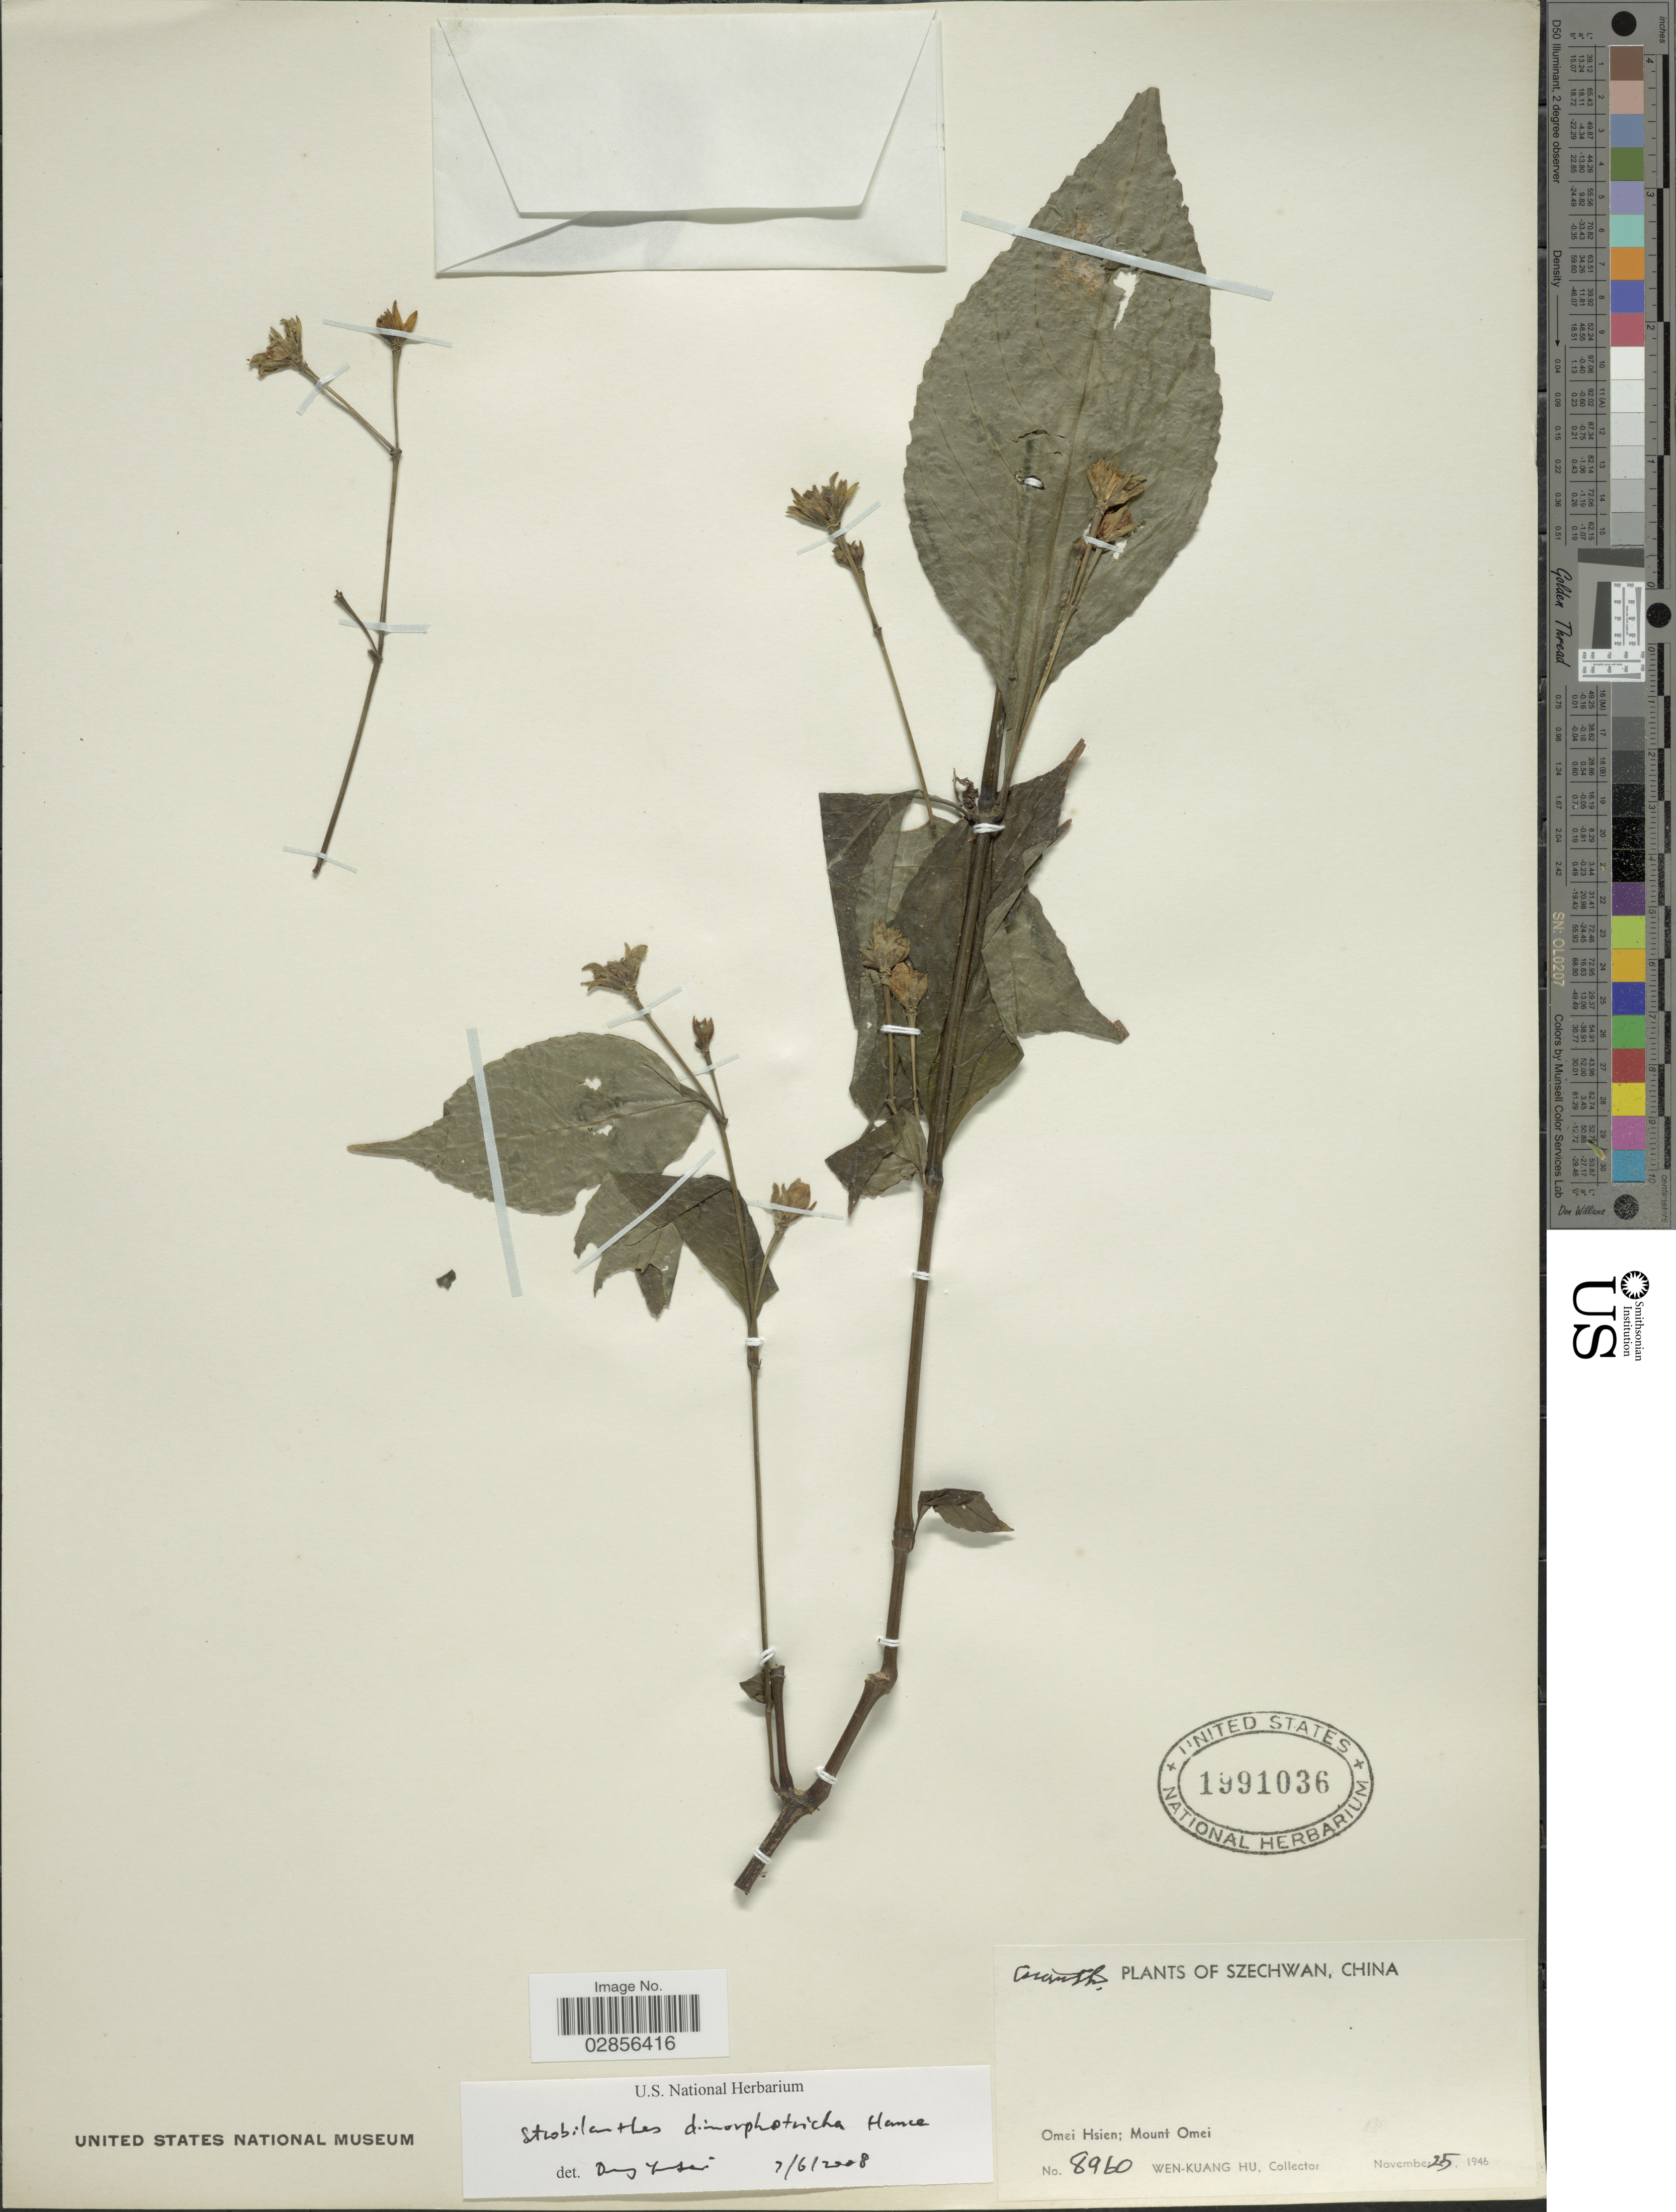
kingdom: Plantae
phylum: Tracheophyta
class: Magnoliopsida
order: Lamiales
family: Acanthaceae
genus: Strobilanthes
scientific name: Strobilanthes dimorphotricha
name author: Hance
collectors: W. K. Hu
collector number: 8960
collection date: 1946-11-25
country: China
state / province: Sichuan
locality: Szechwan. Omei Hsien; Mount Omei.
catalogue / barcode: US 1991036